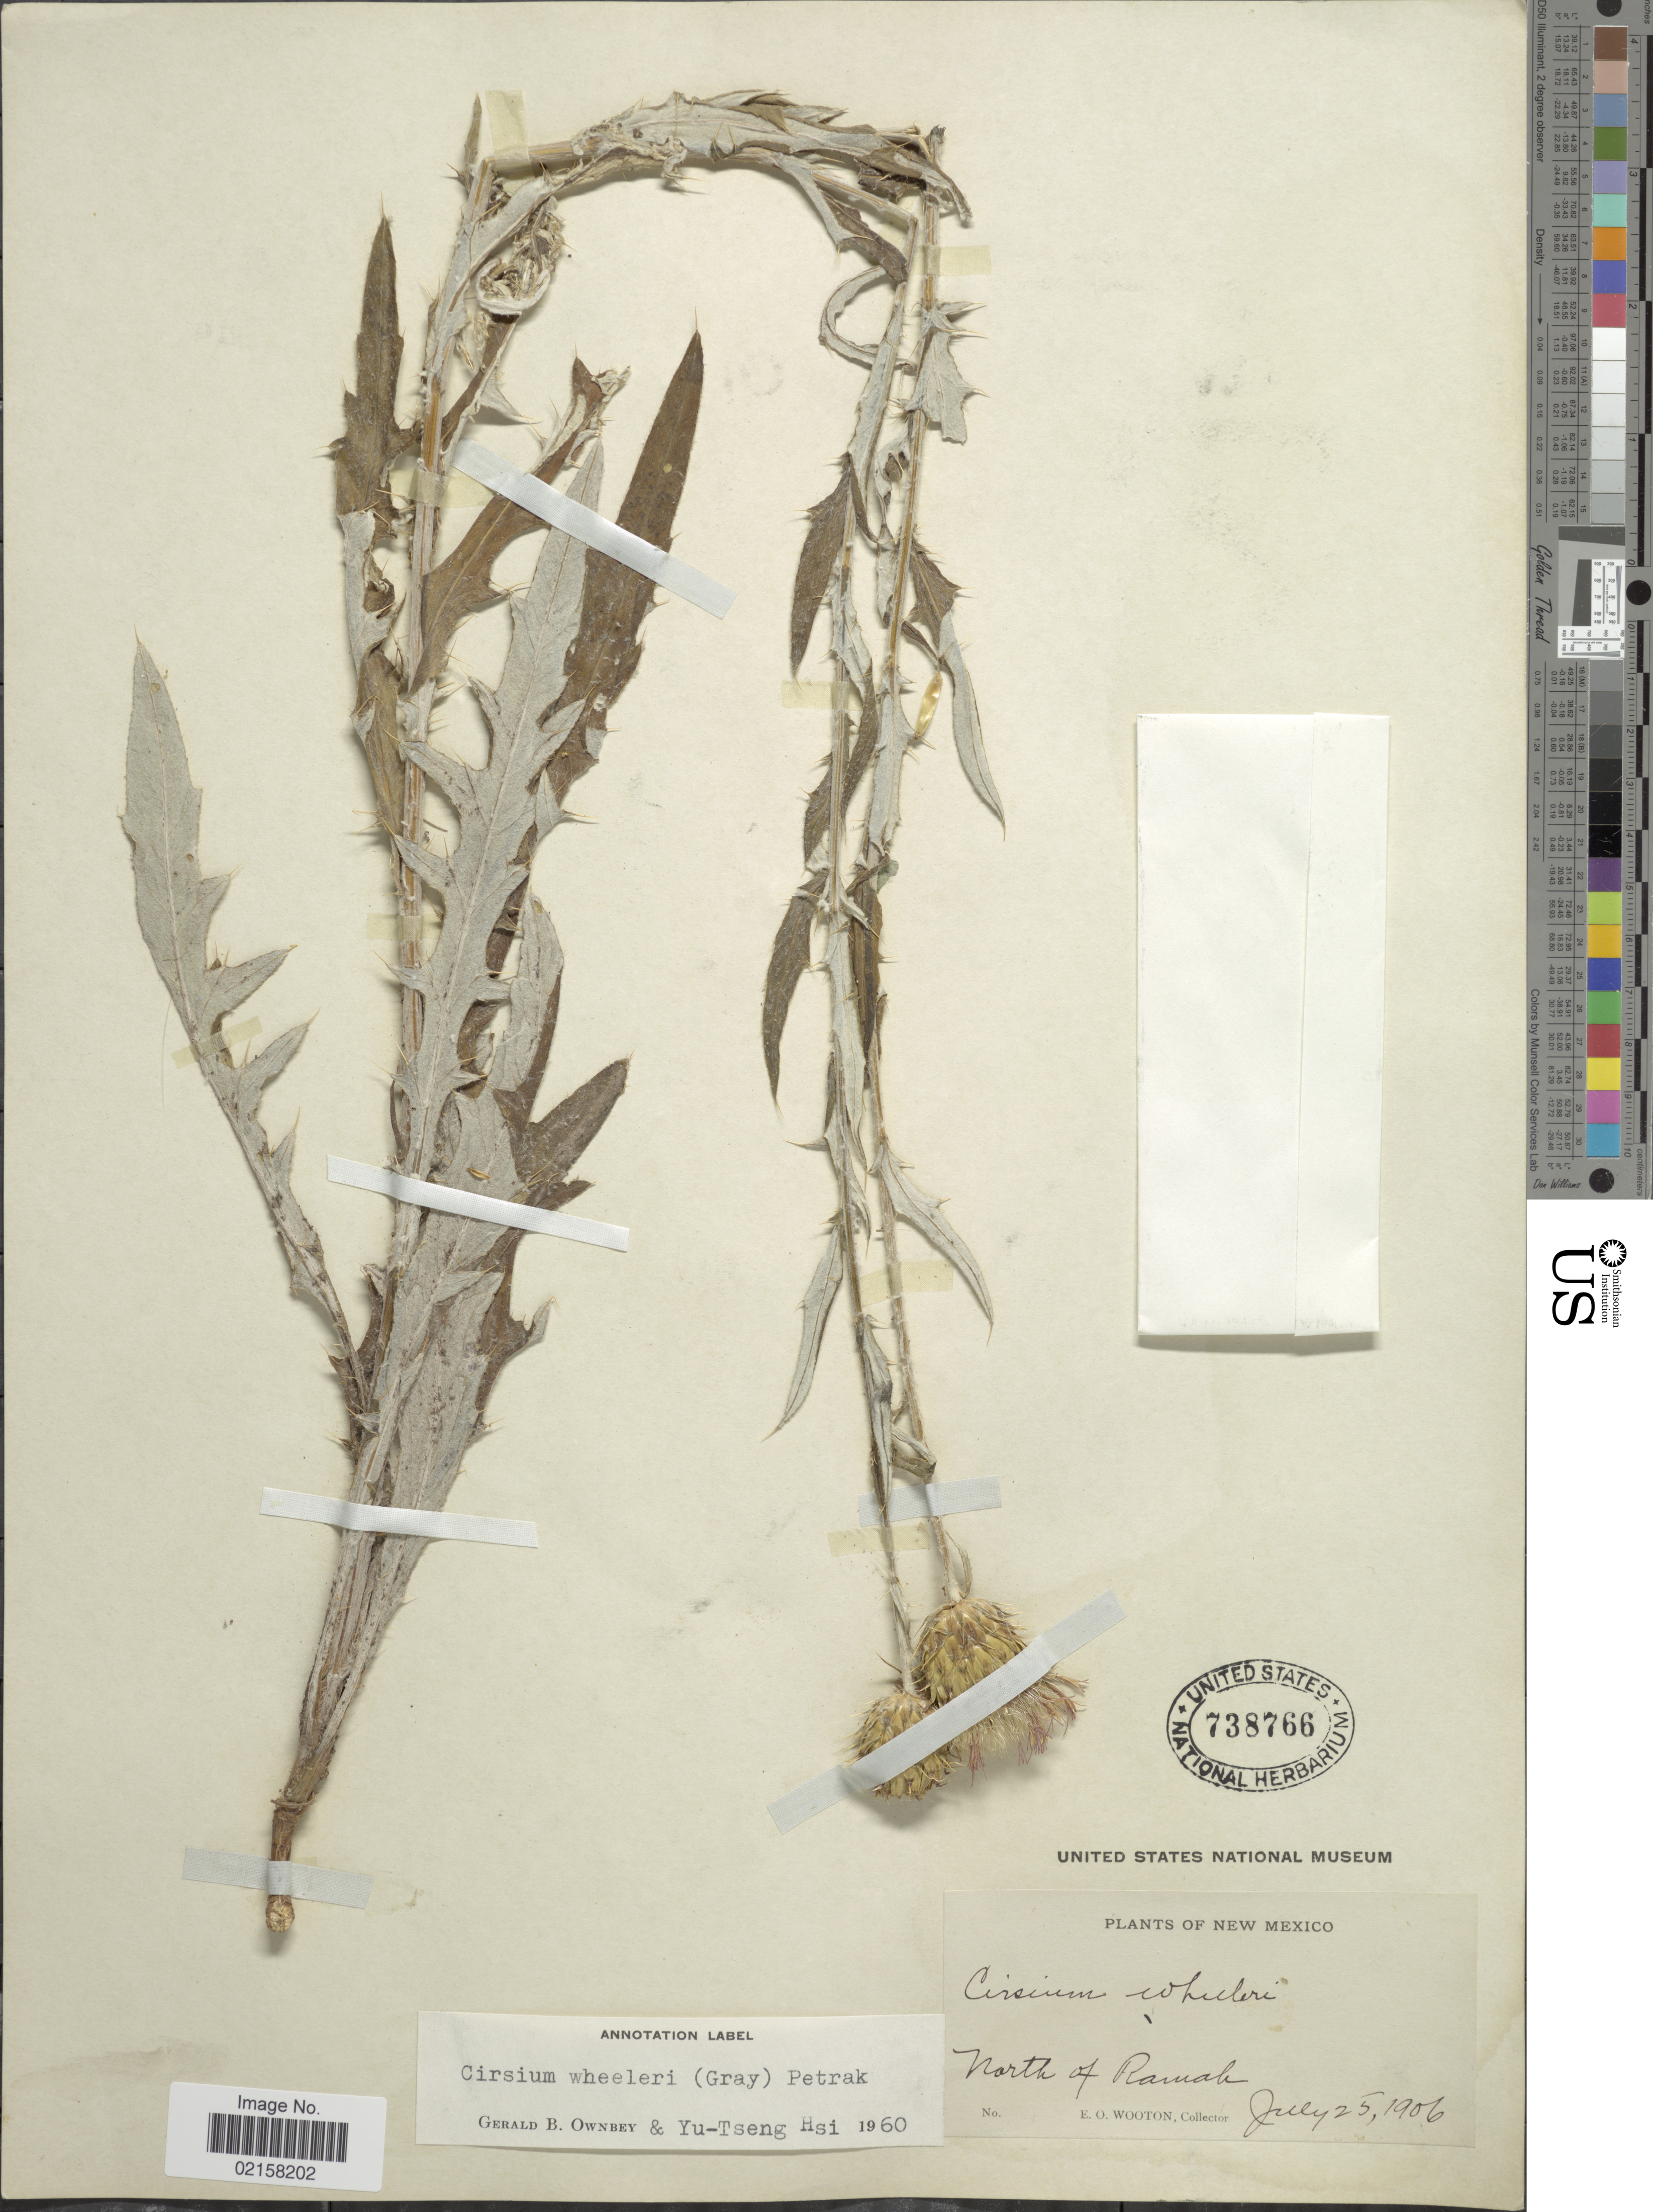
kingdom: Plantae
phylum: Tracheophyta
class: Magnoliopsida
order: Asterales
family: Asteraceae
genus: Cirsium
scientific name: Cirsium wheeleri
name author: (A. Gray) Petr.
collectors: E. O. Wooton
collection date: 1906-07-25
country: United States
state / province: New Mexico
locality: North of Ranch.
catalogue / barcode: US 738766